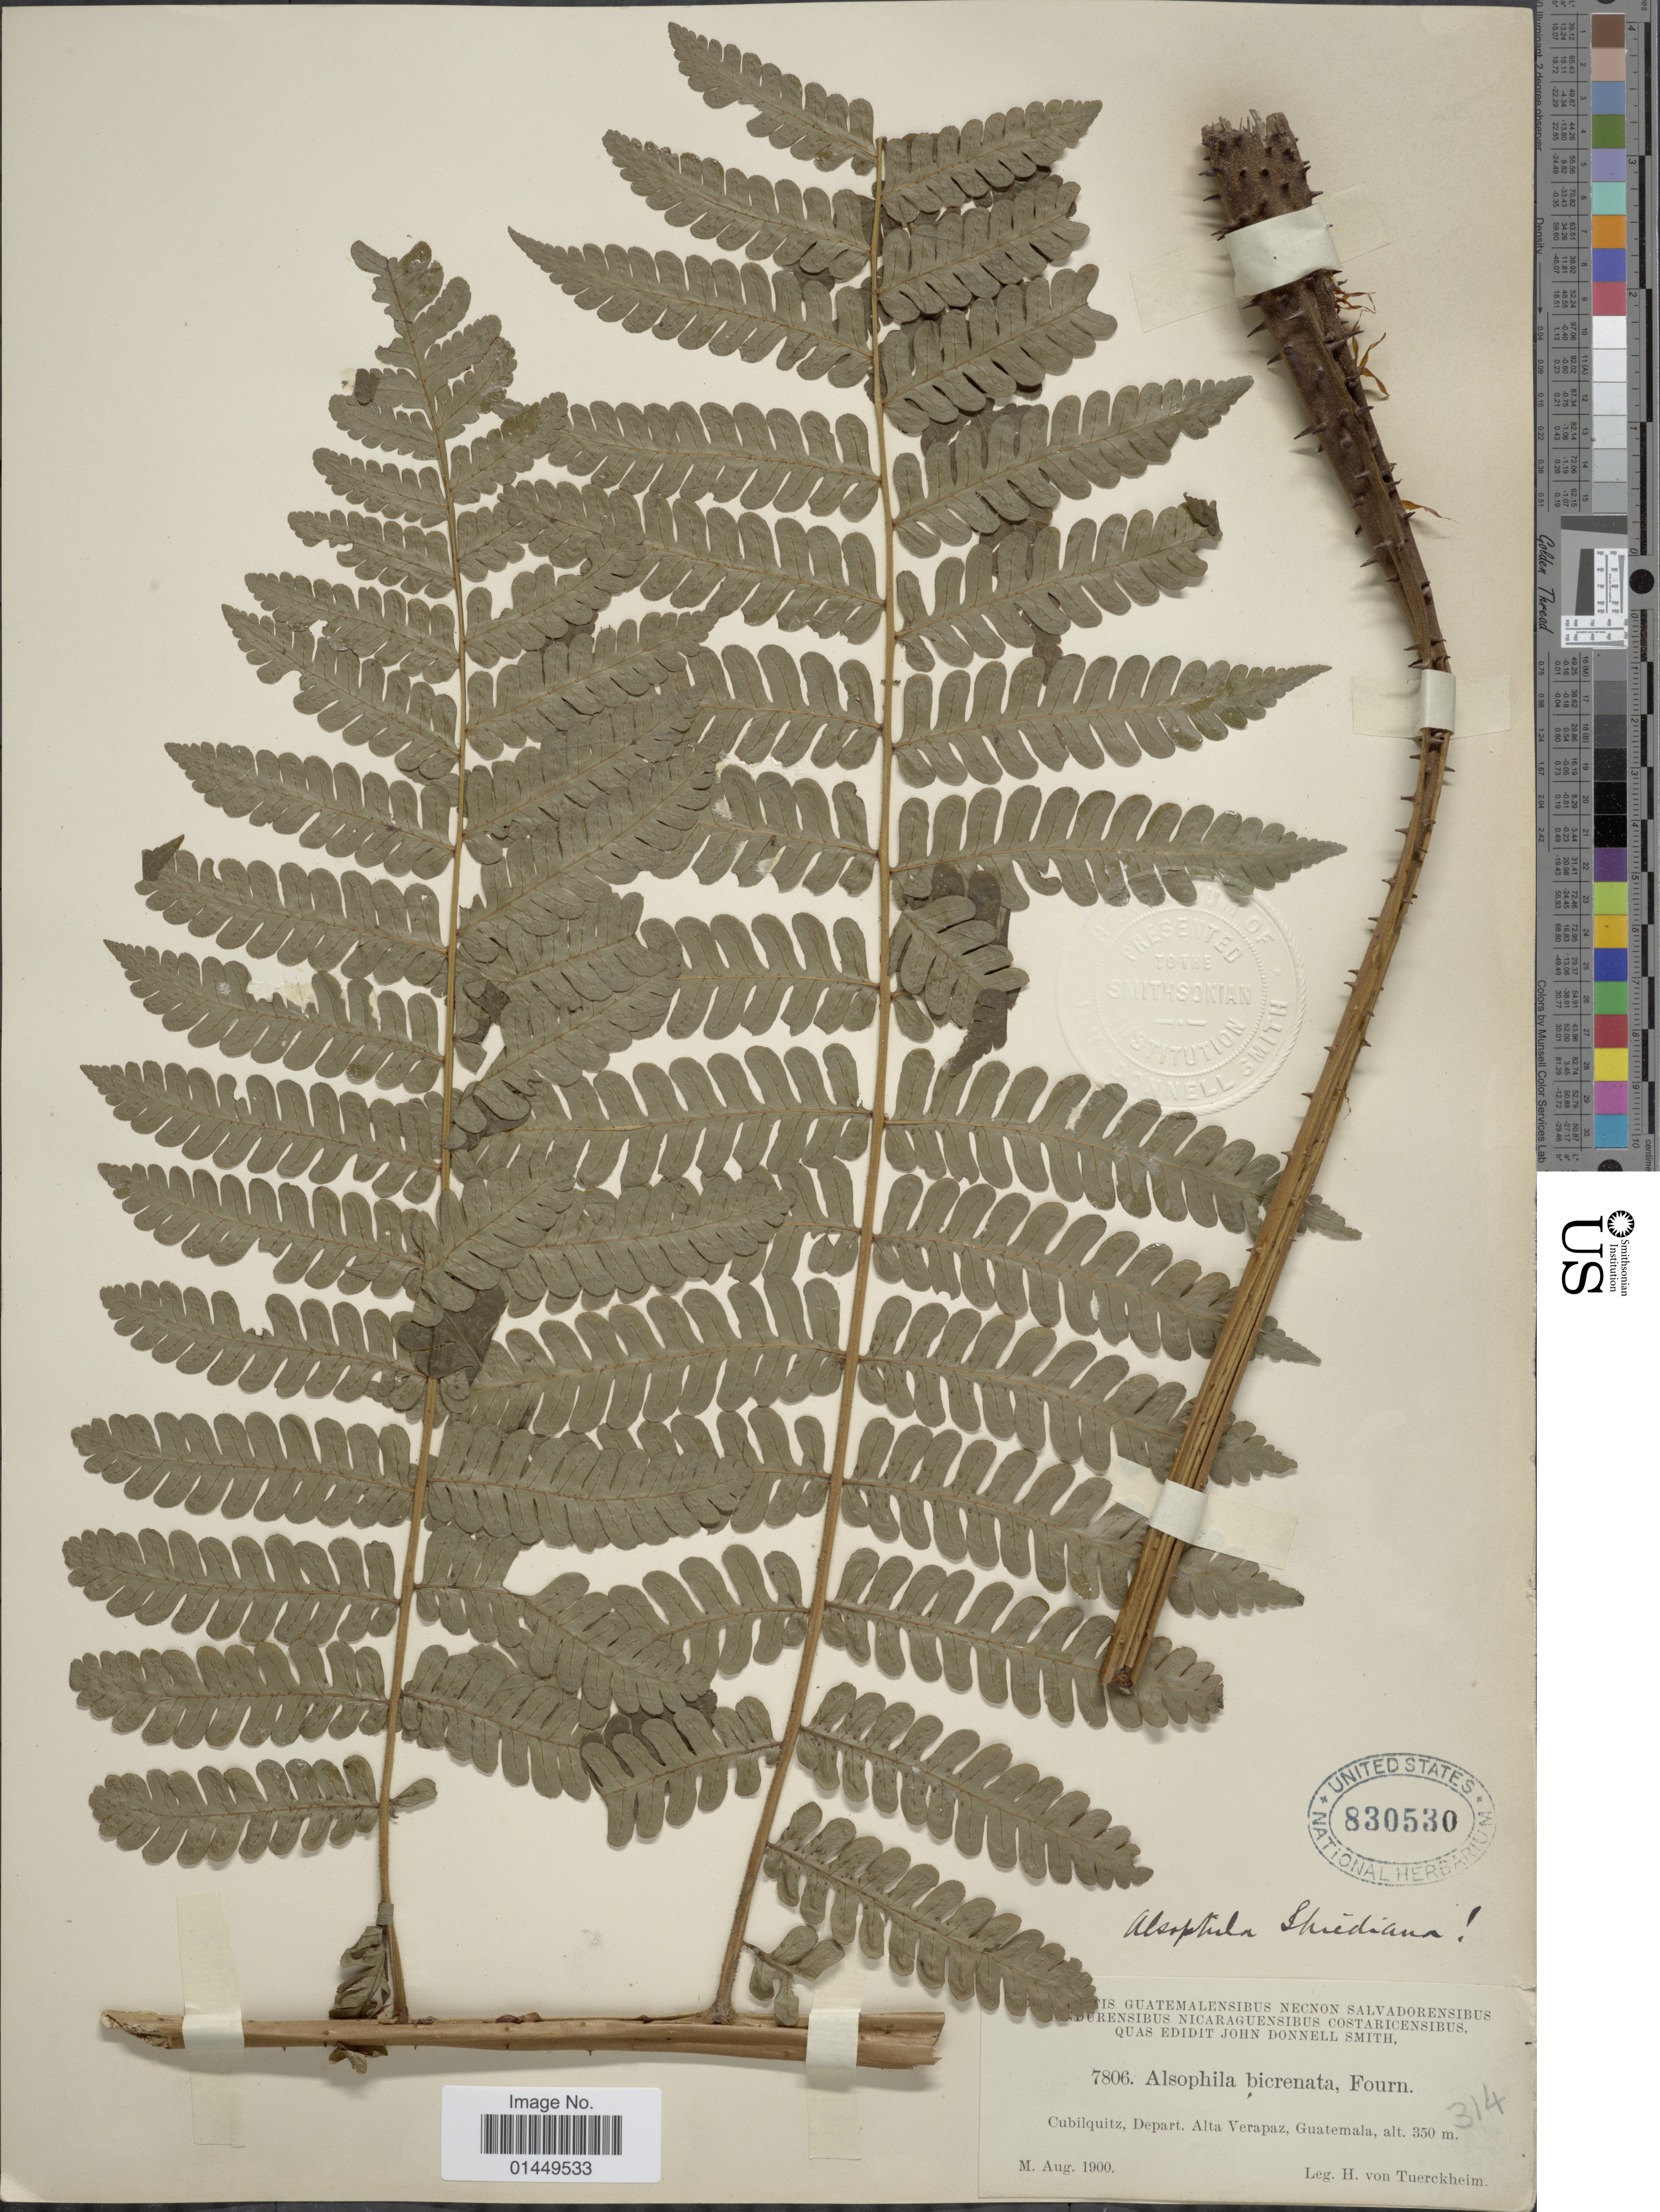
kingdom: Plantae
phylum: Tracheophyta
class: Polypodiopsida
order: Cyatheales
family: Cyatheaceae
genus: Cyathea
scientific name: Cyathea schiedeana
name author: (C. Presl) Domin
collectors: H. von Türckheim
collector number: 7806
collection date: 1900-08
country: Guatemala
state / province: Alta Verapaz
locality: Cubilquitz, Depart. Alta Verapaz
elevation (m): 350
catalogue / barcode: US 830530